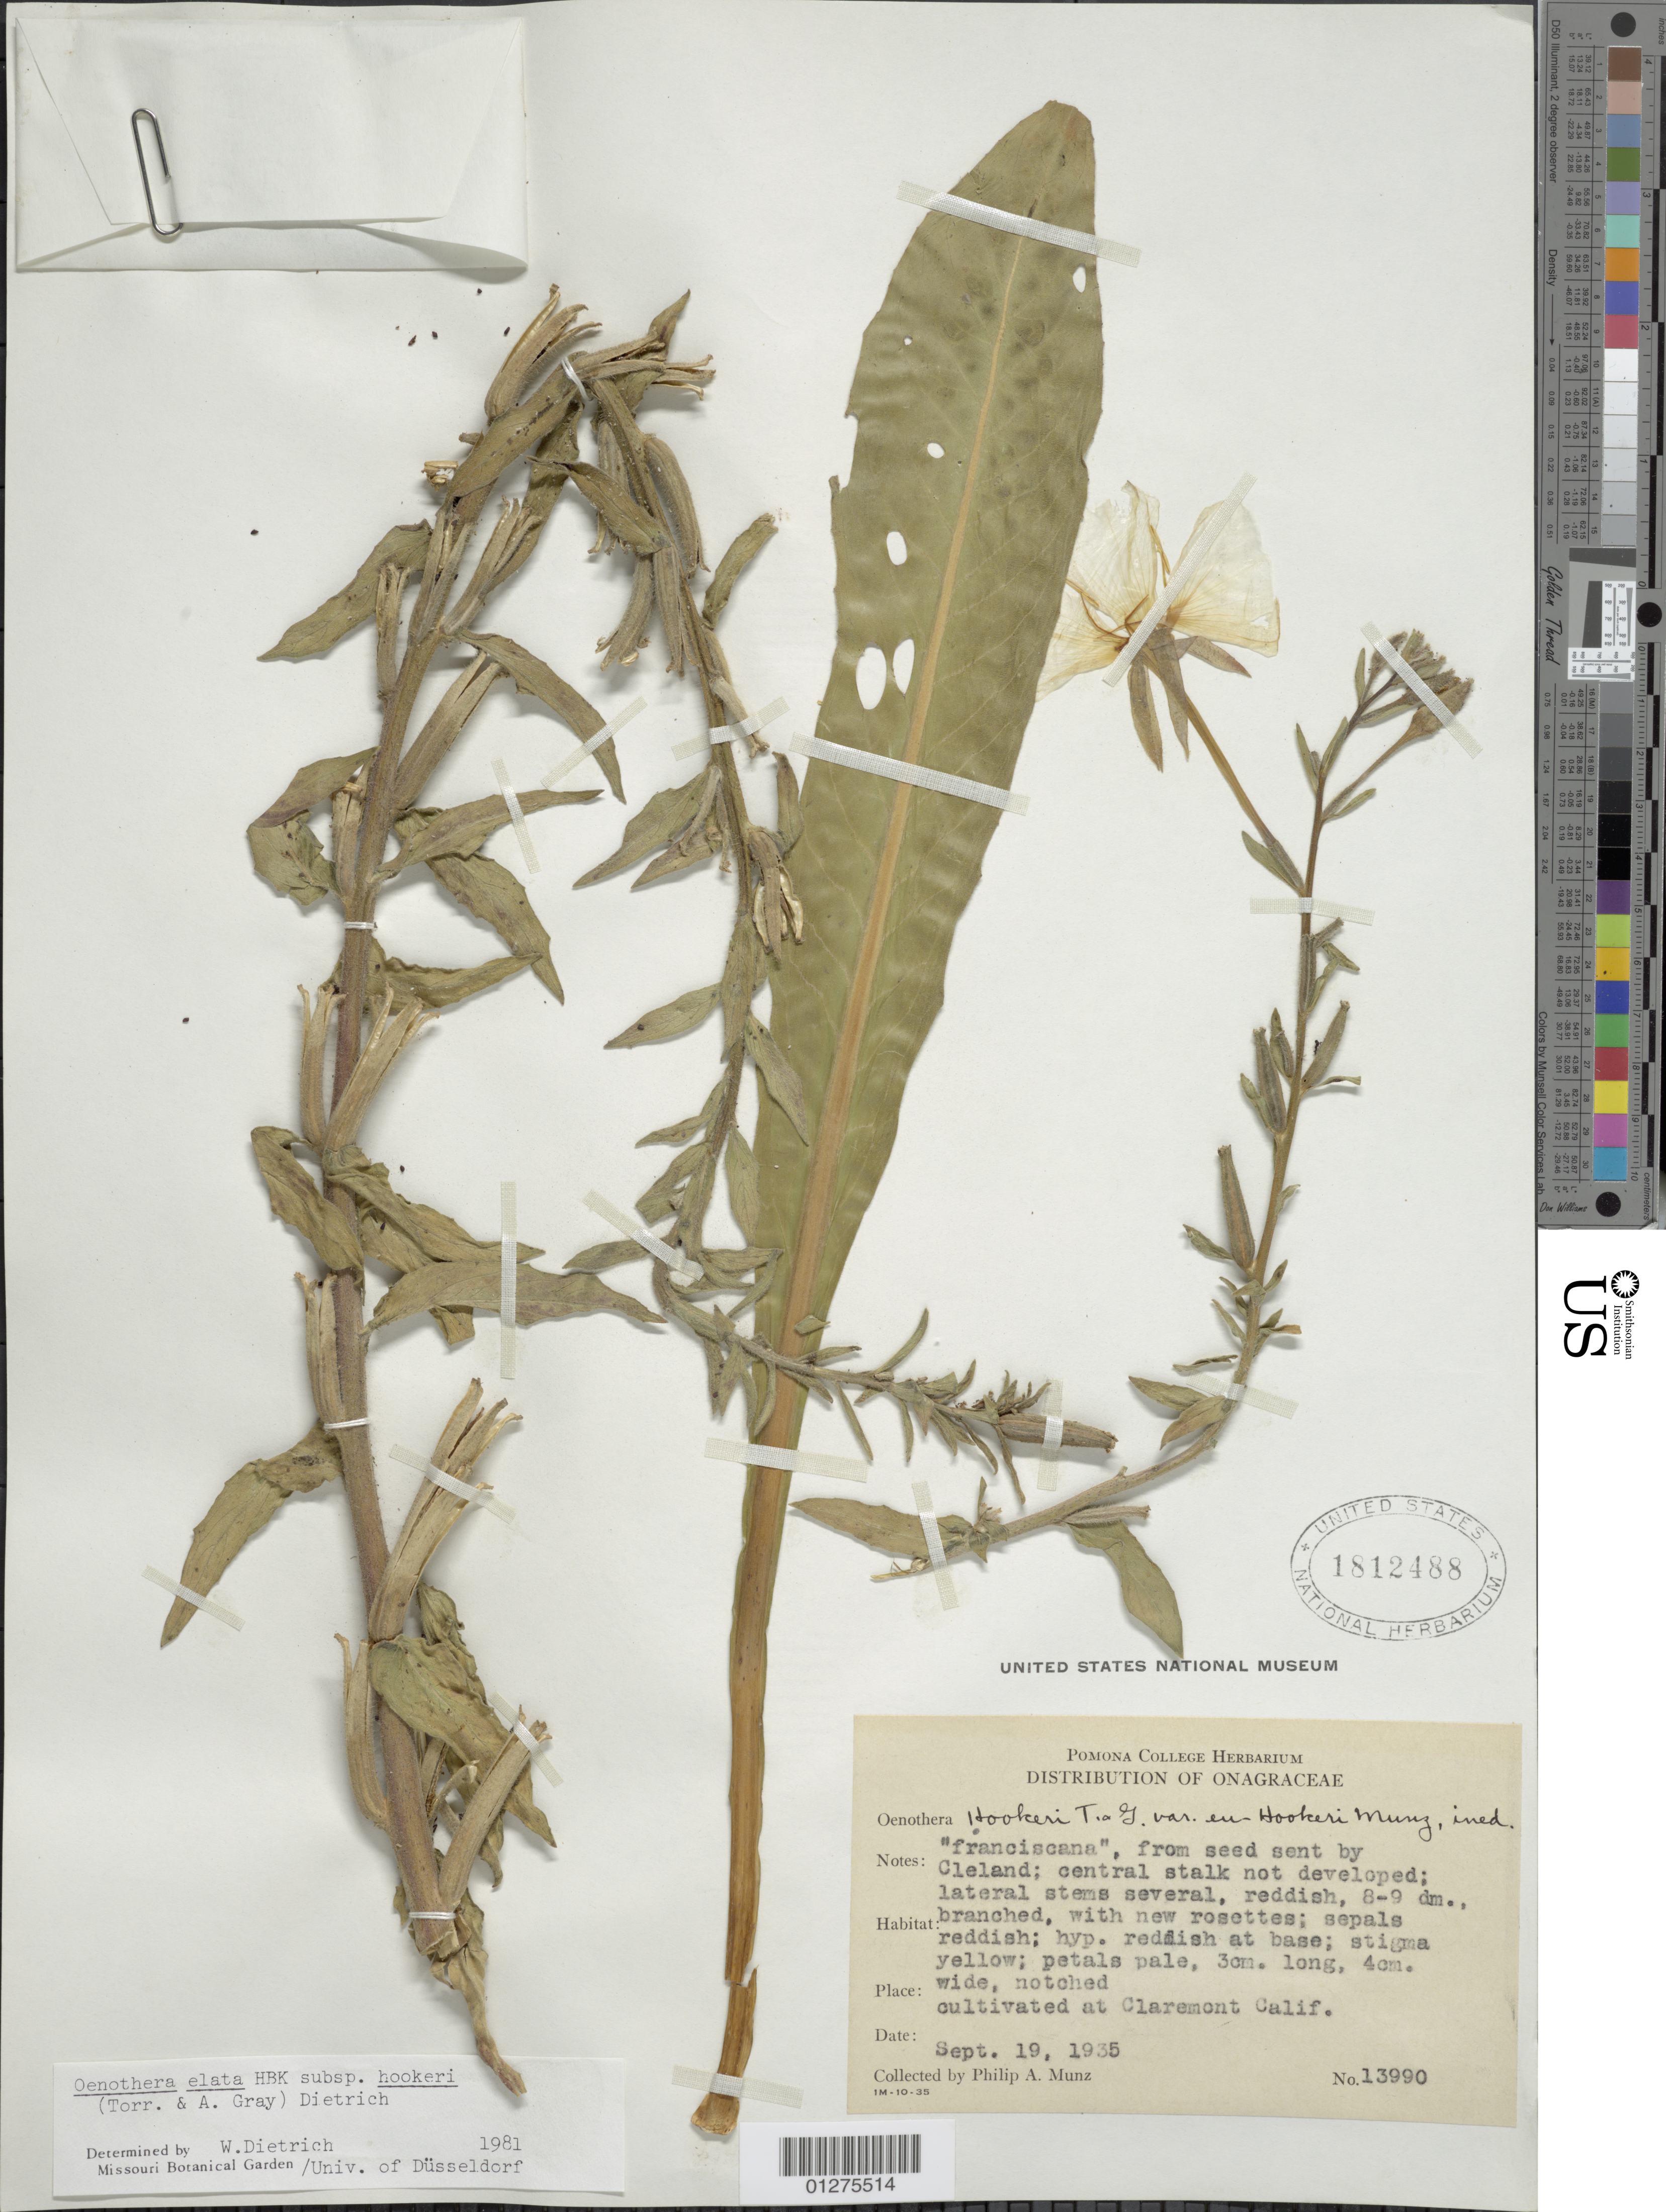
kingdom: Plantae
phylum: Tracheophyta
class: Magnoliopsida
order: Myrtales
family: Onagraceae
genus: Oenothera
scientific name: Oenothera elata subsp. hookeri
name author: (Torr. & A. Gray) W. Dietr. & W.L. Wagner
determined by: Dietrich, W.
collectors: P. A. Munz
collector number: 13990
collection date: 1935-09-19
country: United States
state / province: California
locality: Claremont.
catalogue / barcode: US 1812488